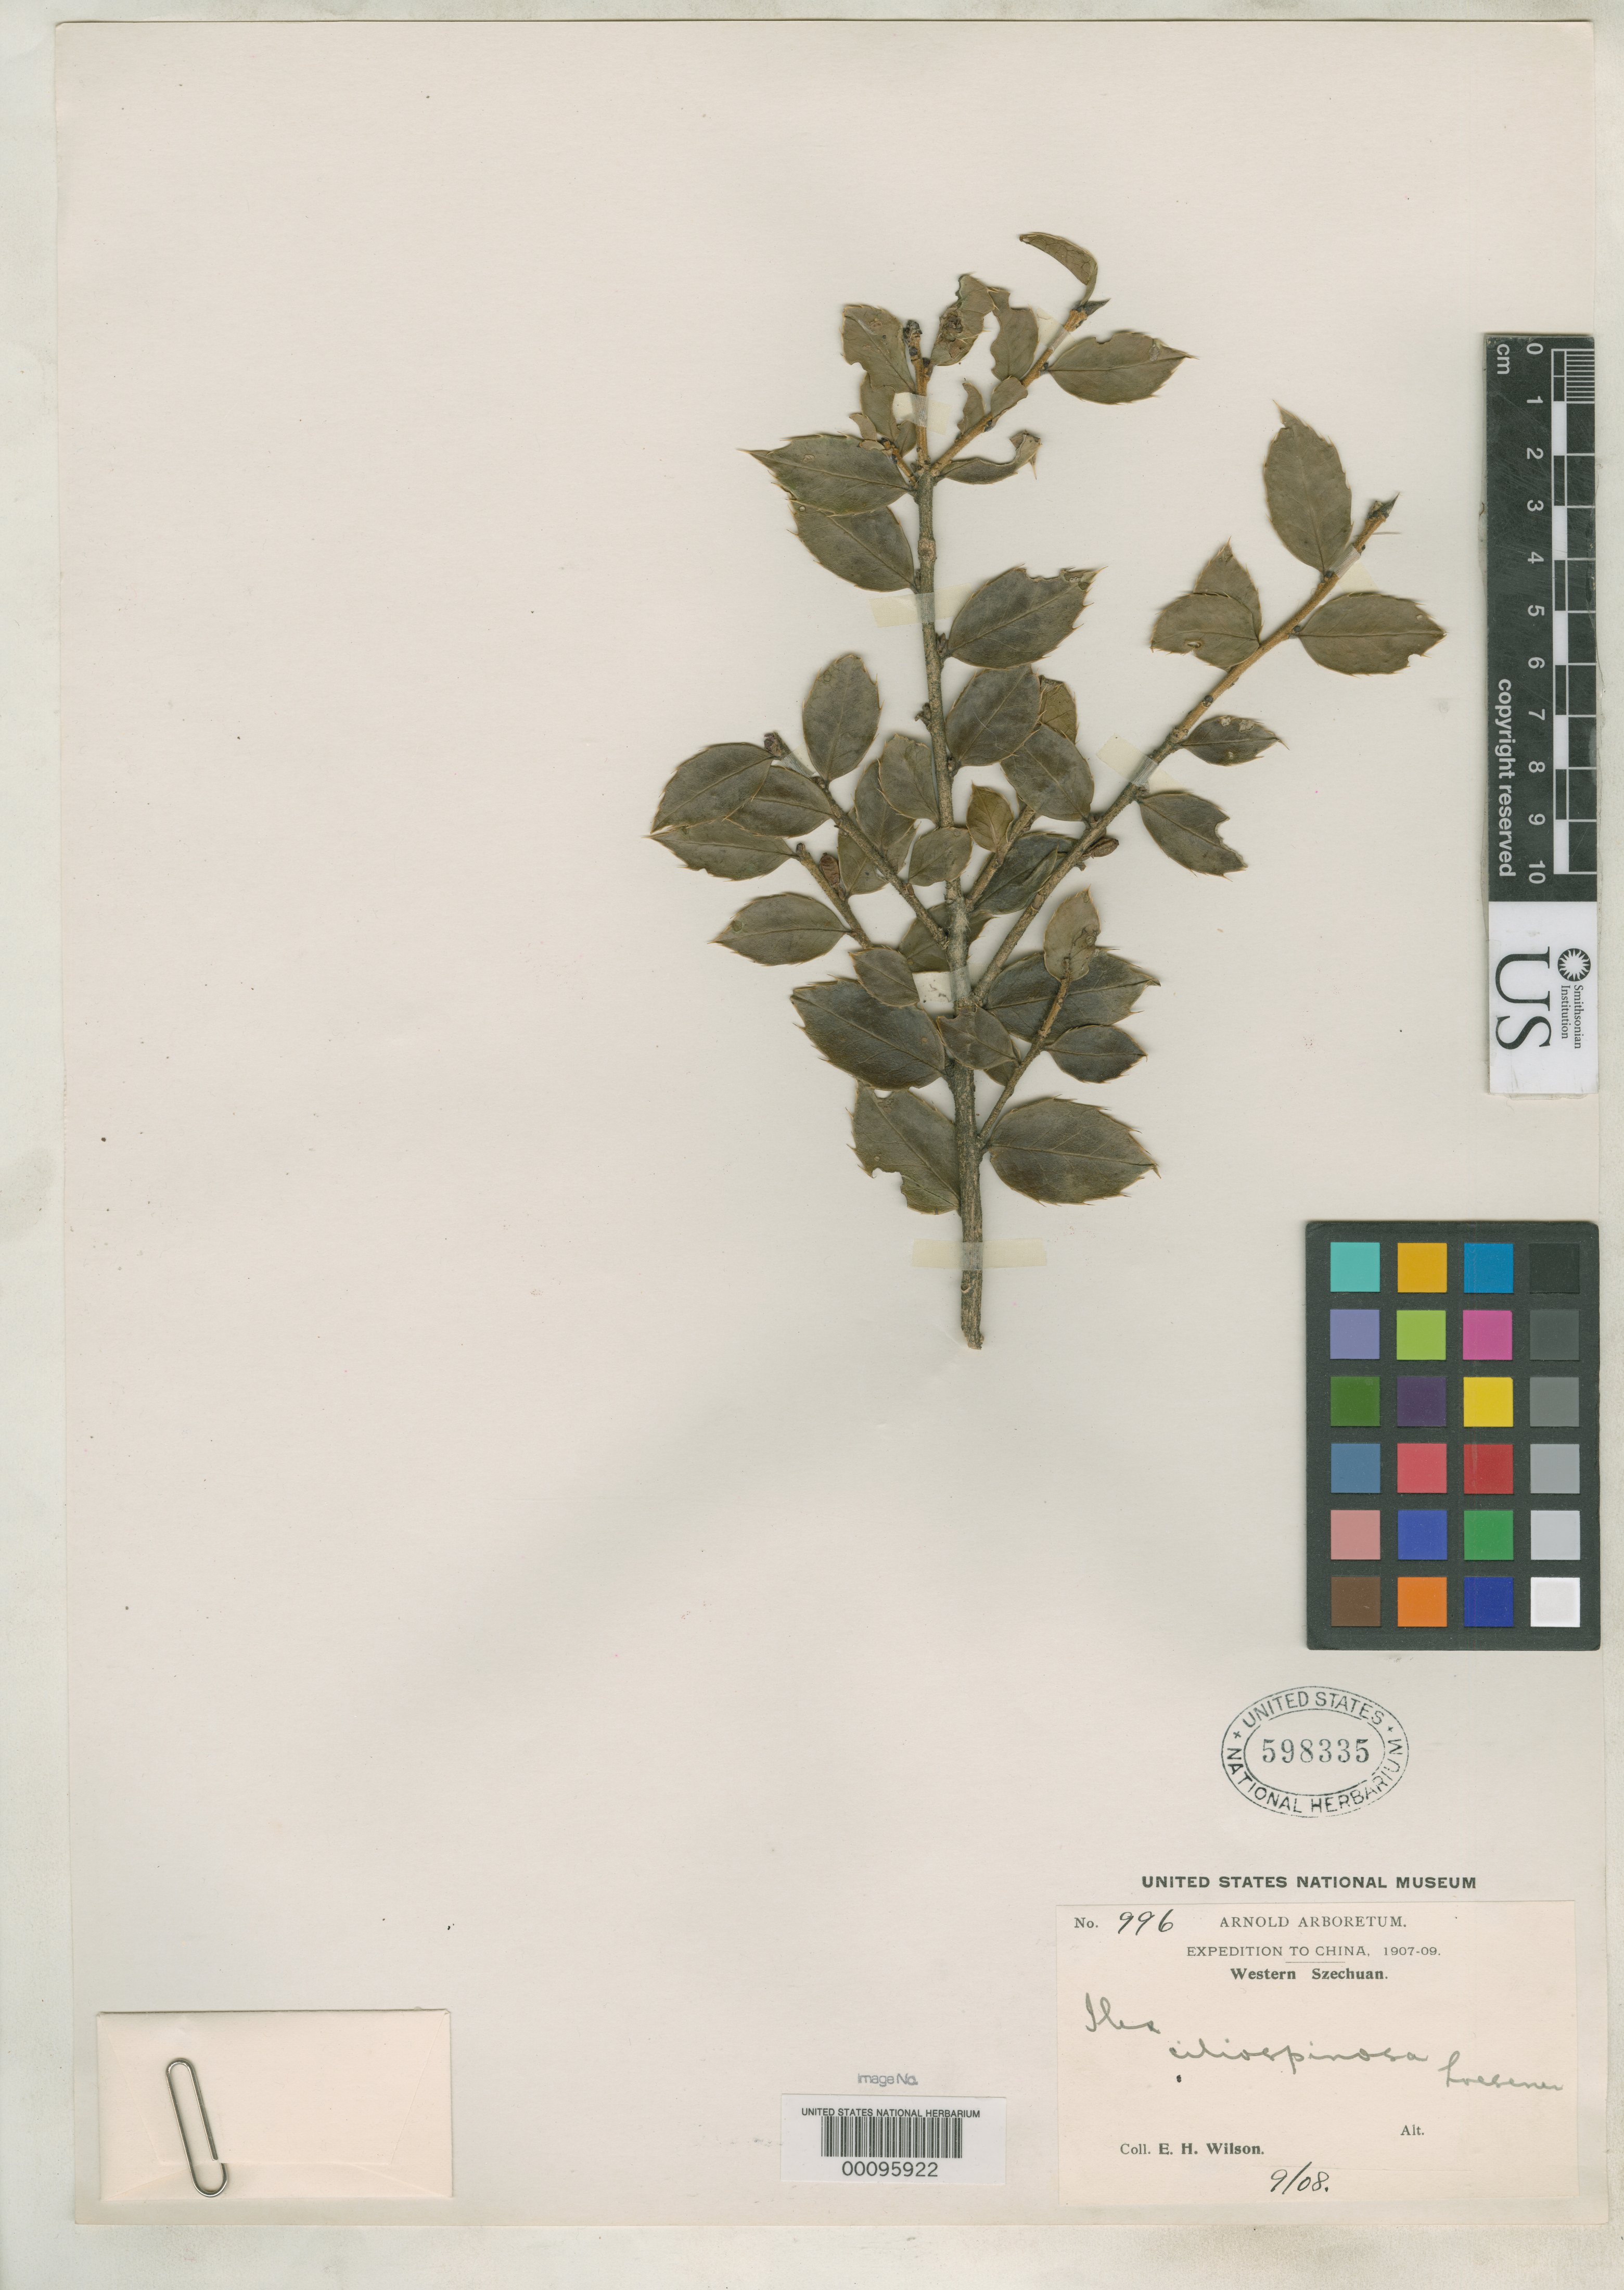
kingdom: Plantae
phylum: Tracheophyta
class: Magnoliopsida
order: Aquifoliales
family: Aquifoliaceae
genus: Ilex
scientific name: Ilex ciliospinosa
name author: Loes. in Sarg.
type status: Isosyntype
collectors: E. H. Wilson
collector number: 996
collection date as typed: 15 Sep 1908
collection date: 1908-09-15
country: China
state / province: Sichuan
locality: Chien-Shi Hsien.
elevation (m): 1500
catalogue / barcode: US 598335